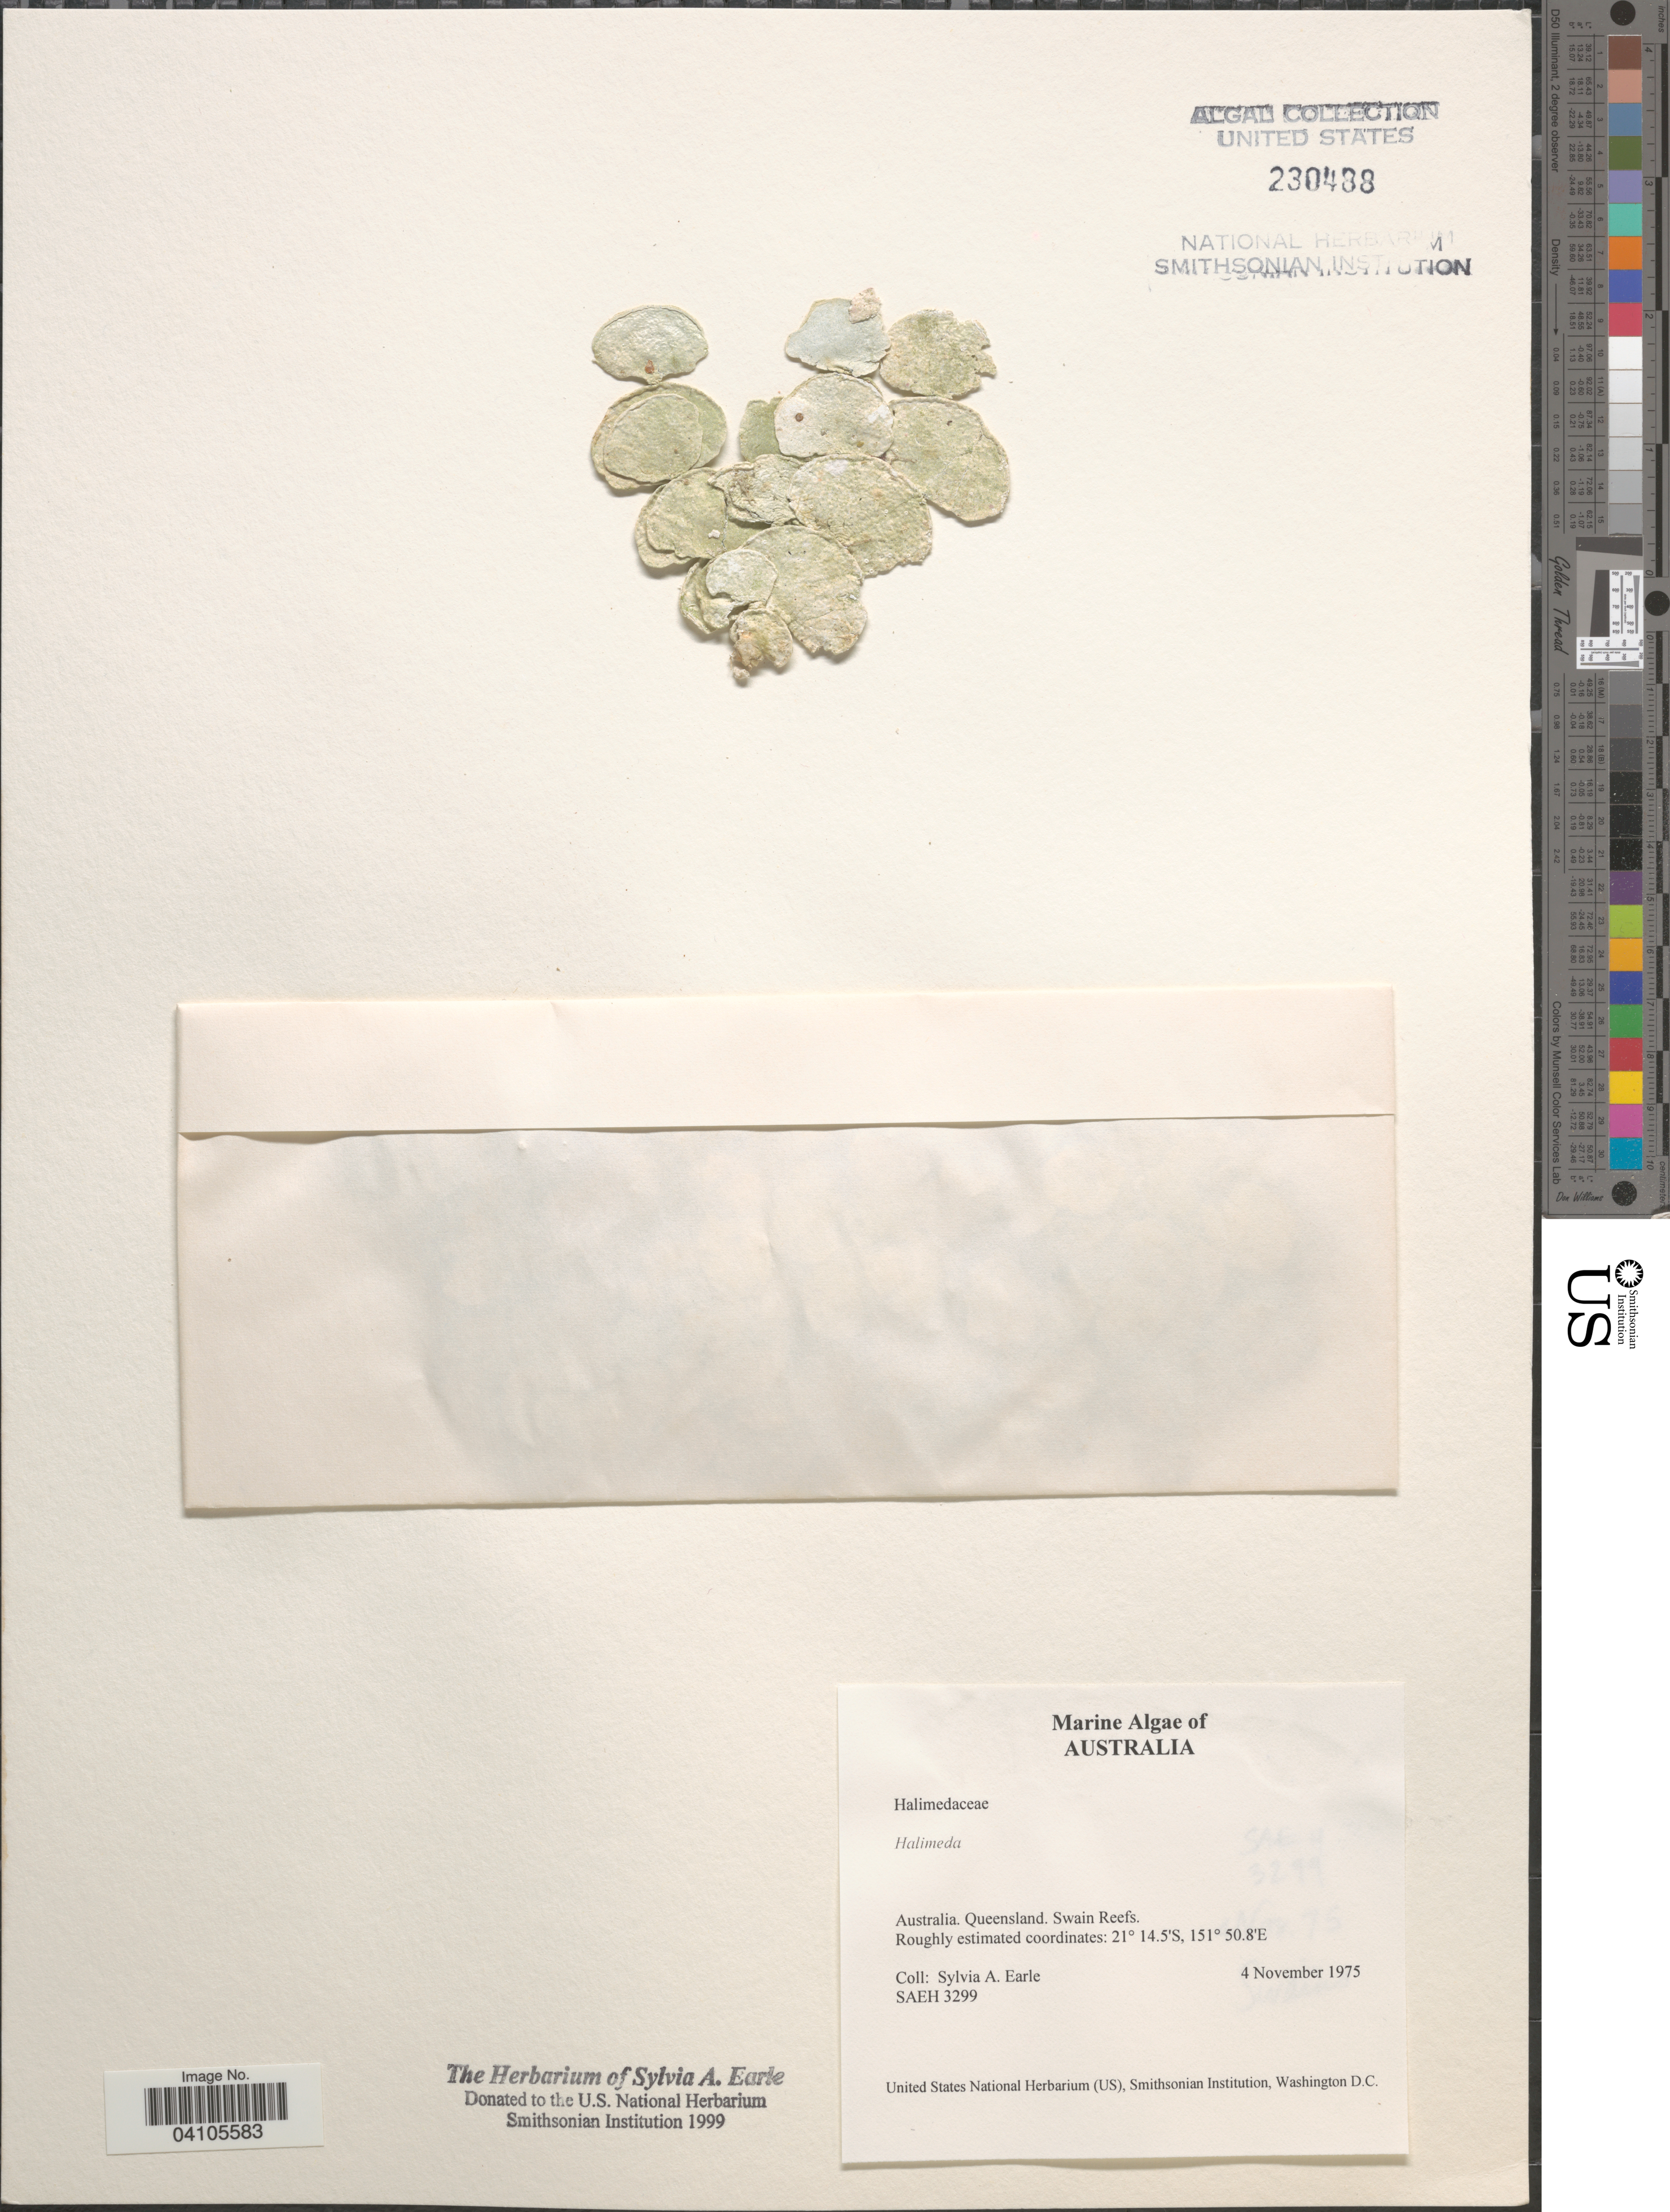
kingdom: Plantae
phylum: Chlorophyta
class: Ulvophyceae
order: Bryopsidales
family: Halimedaceae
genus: Halimeda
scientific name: Halimeda sp.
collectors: S. A. Earle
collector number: SAEH 3299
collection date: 1975-11-04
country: Australia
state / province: Queensland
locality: Swain Reefs.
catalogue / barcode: US 230488